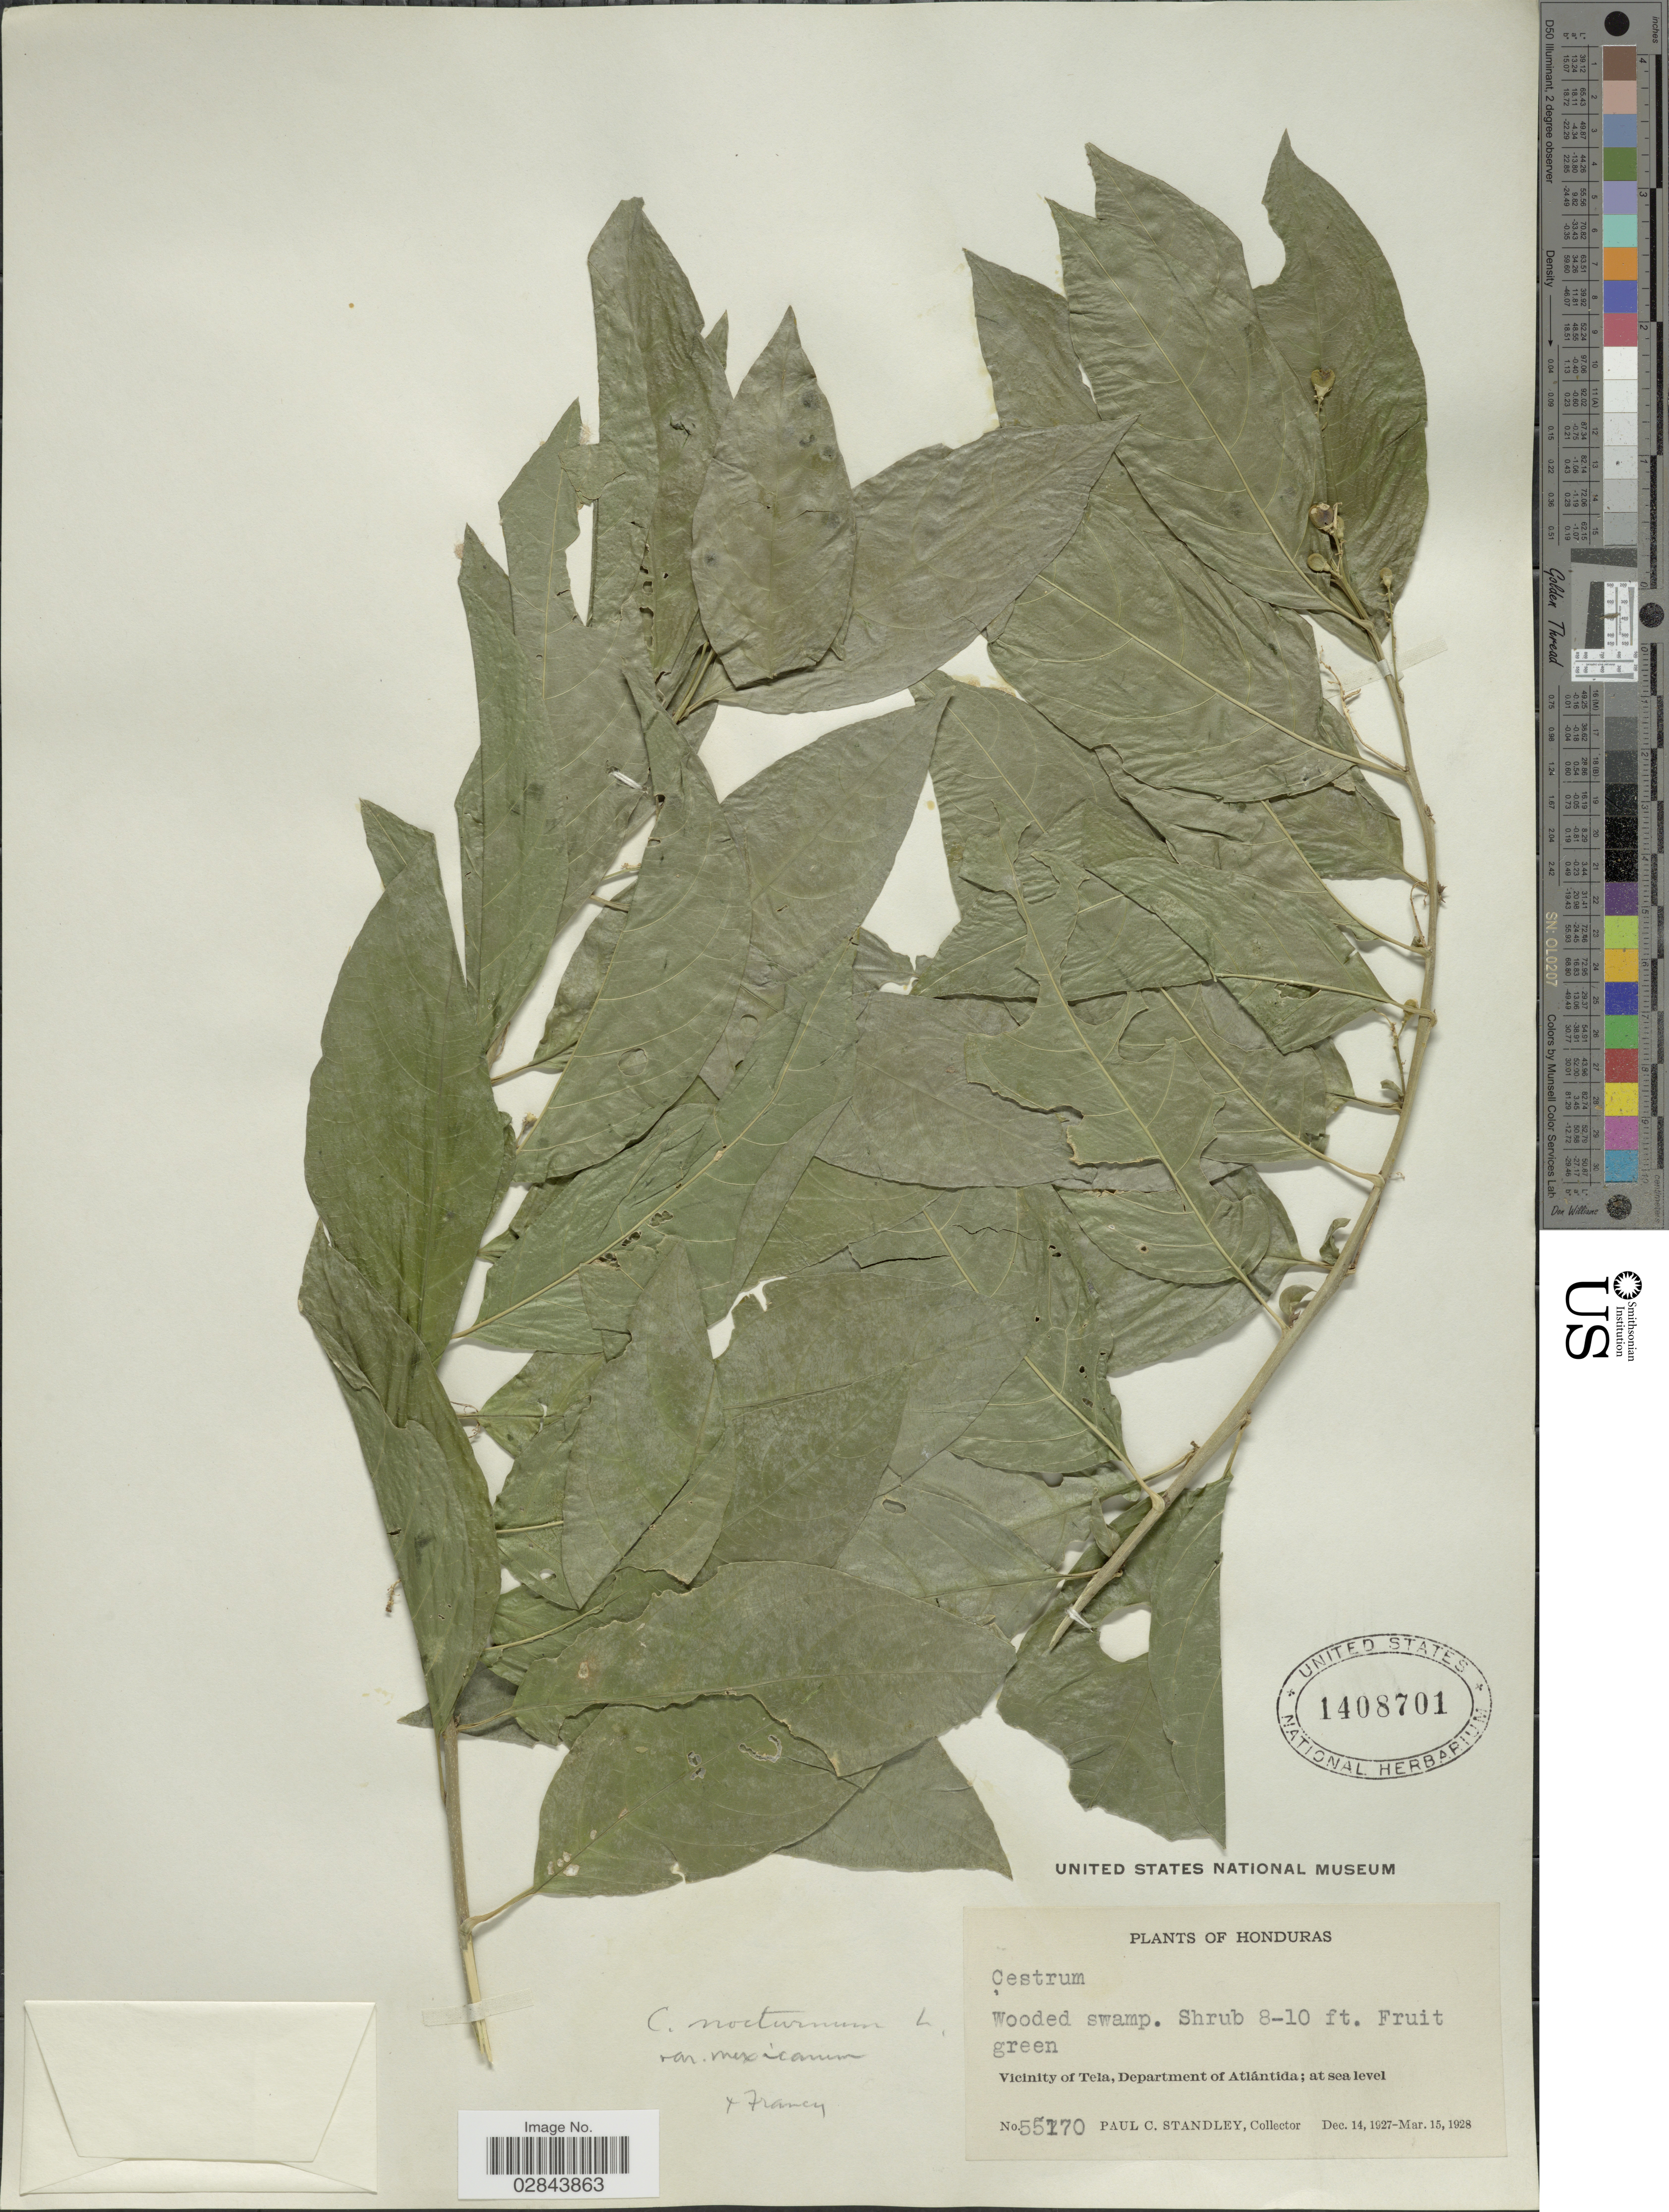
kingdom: Plantae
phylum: Tracheophyta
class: Magnoliopsida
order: Solanales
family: Solanaceae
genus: Cestrum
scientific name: Cestrum nocturnum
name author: L.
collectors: P. C. Standley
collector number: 55170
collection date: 1927-12-14/1928-03-15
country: Honduras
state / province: Atlántida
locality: Vicinity of Tela, Department of Atlántida.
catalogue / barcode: US 1408701